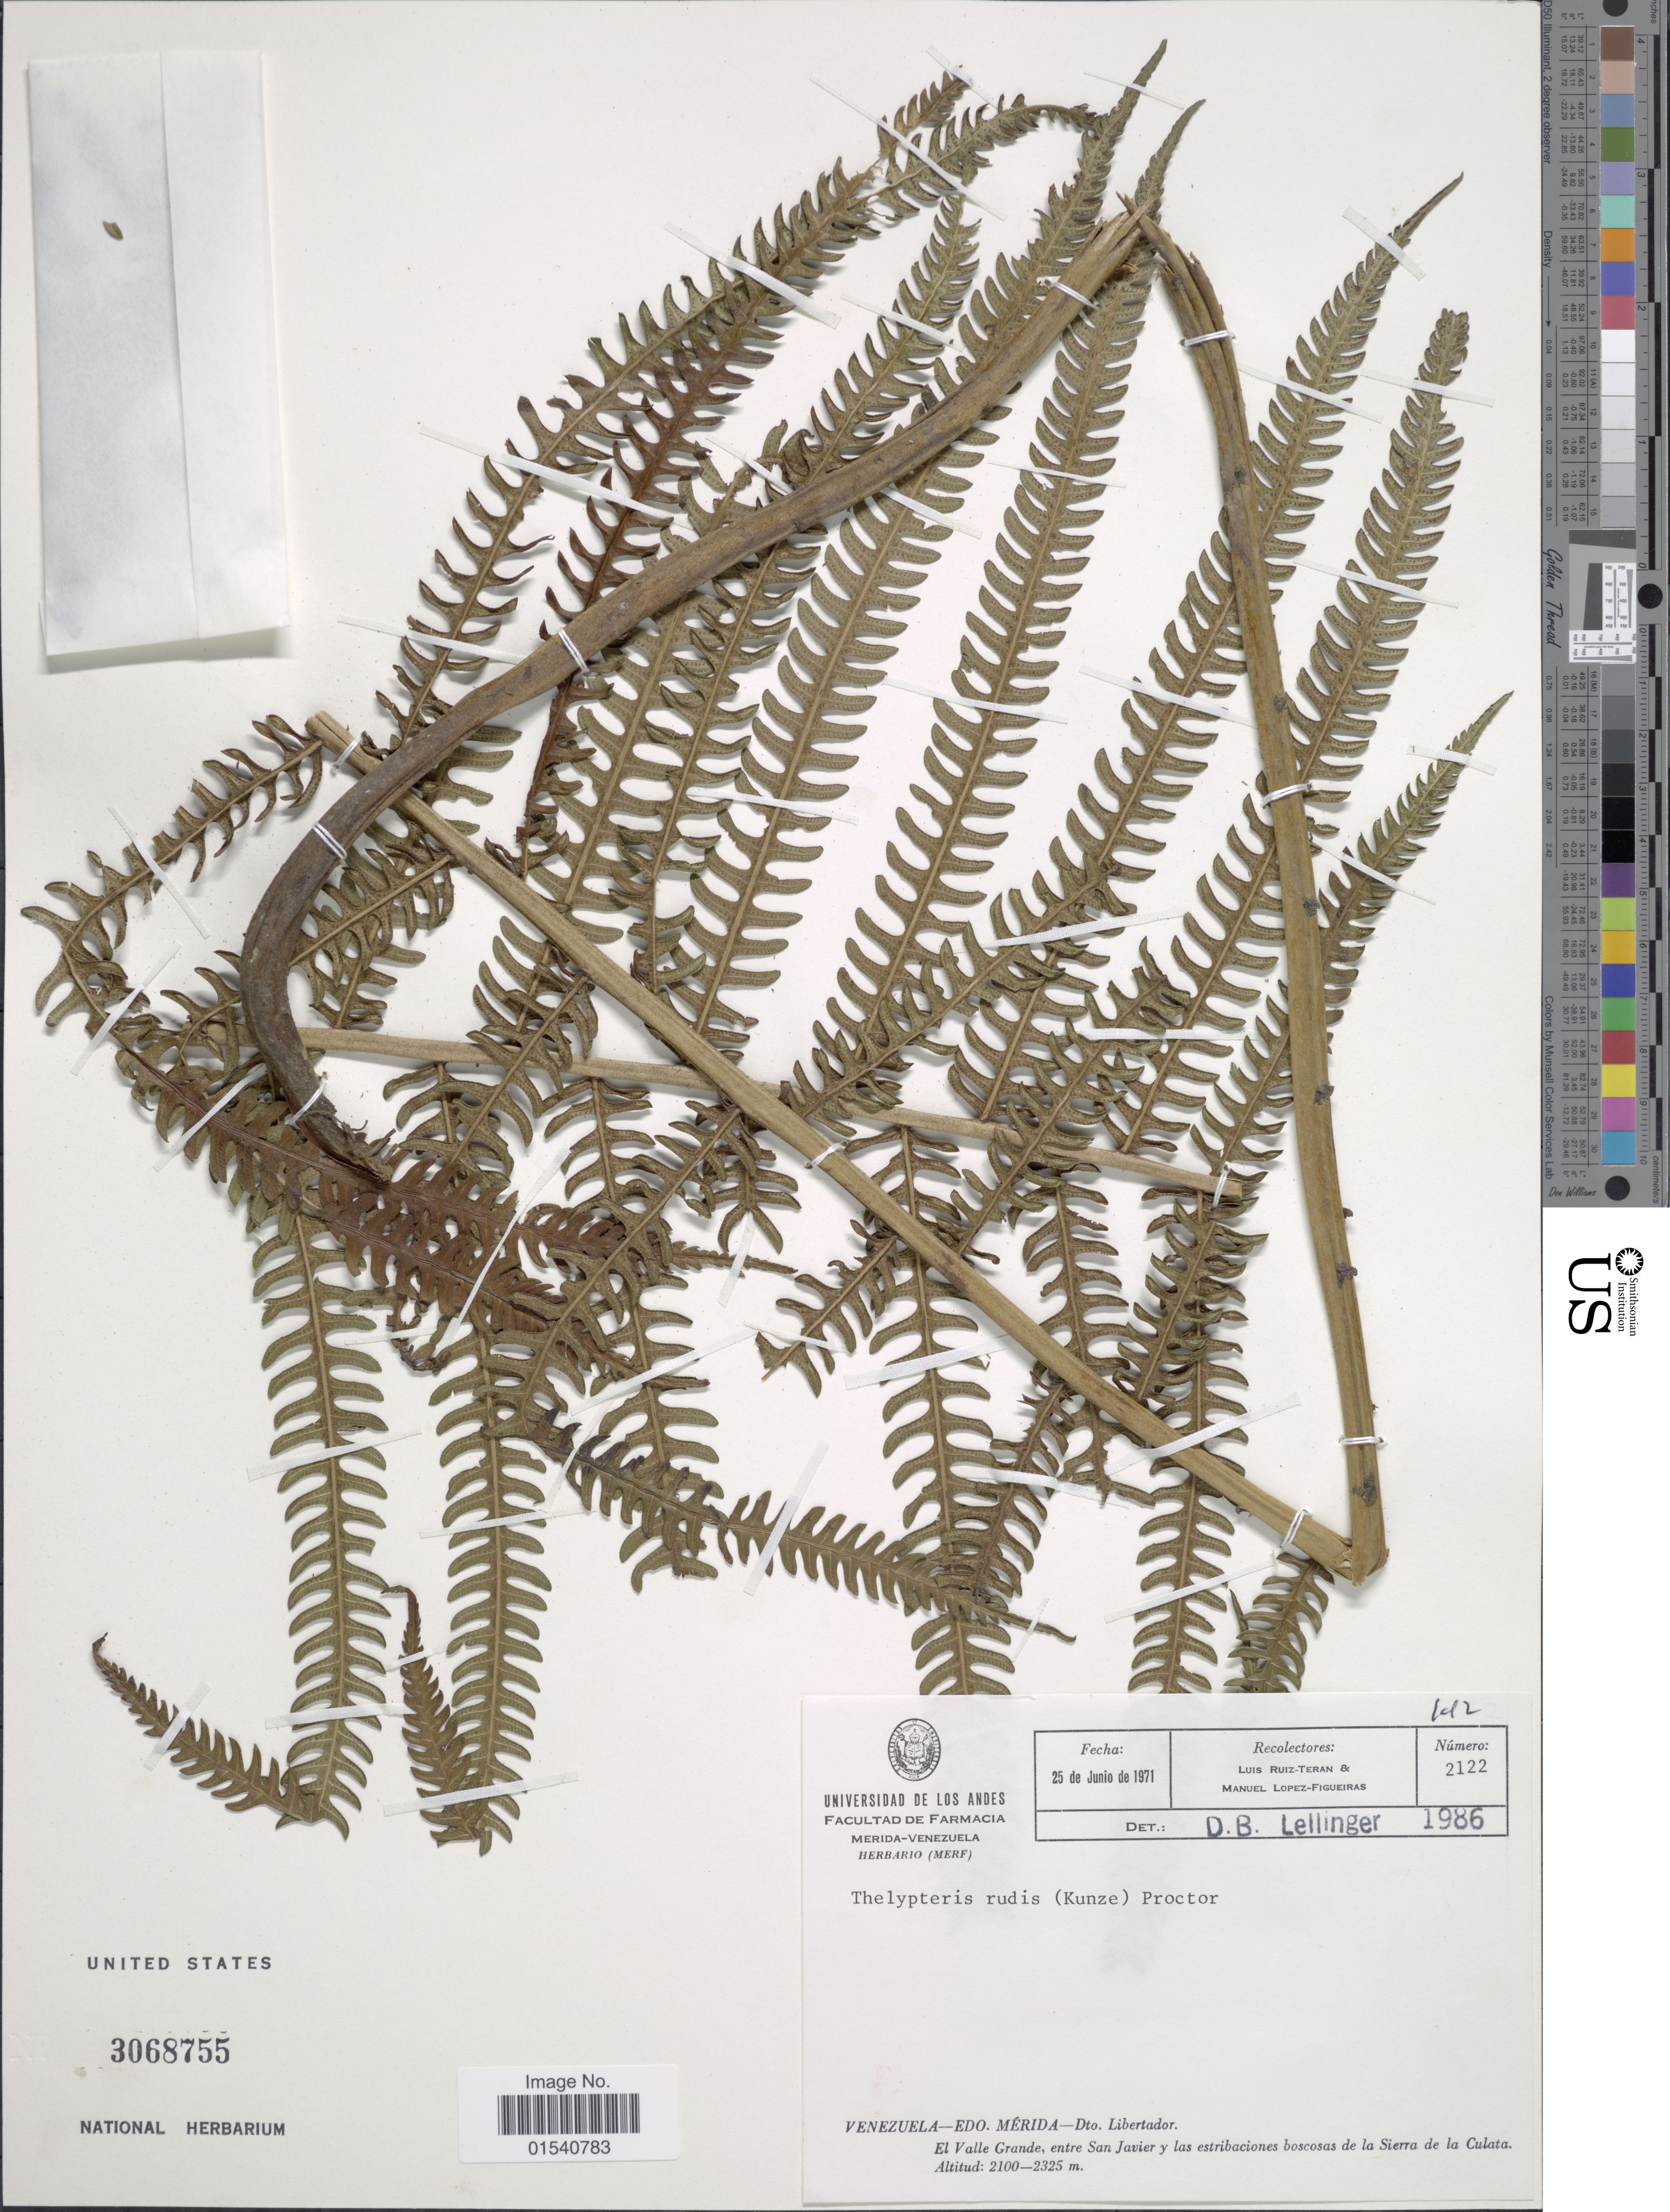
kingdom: Plantae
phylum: Tracheophyta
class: Polypodiopsida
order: Polypodiales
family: Thelypteridaceae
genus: Amauropelta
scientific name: Amauropelta rudis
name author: (Kunze) Pic. Serm.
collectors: L. Teran & M. Lopéz-F.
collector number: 2122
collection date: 1971-06-25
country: Venezuela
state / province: Mérida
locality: Dto LIbertador. El Valle Grande, entre San Javier y las estribaciones boscosas de la Sierra de la Culata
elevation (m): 2100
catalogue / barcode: US 3068755